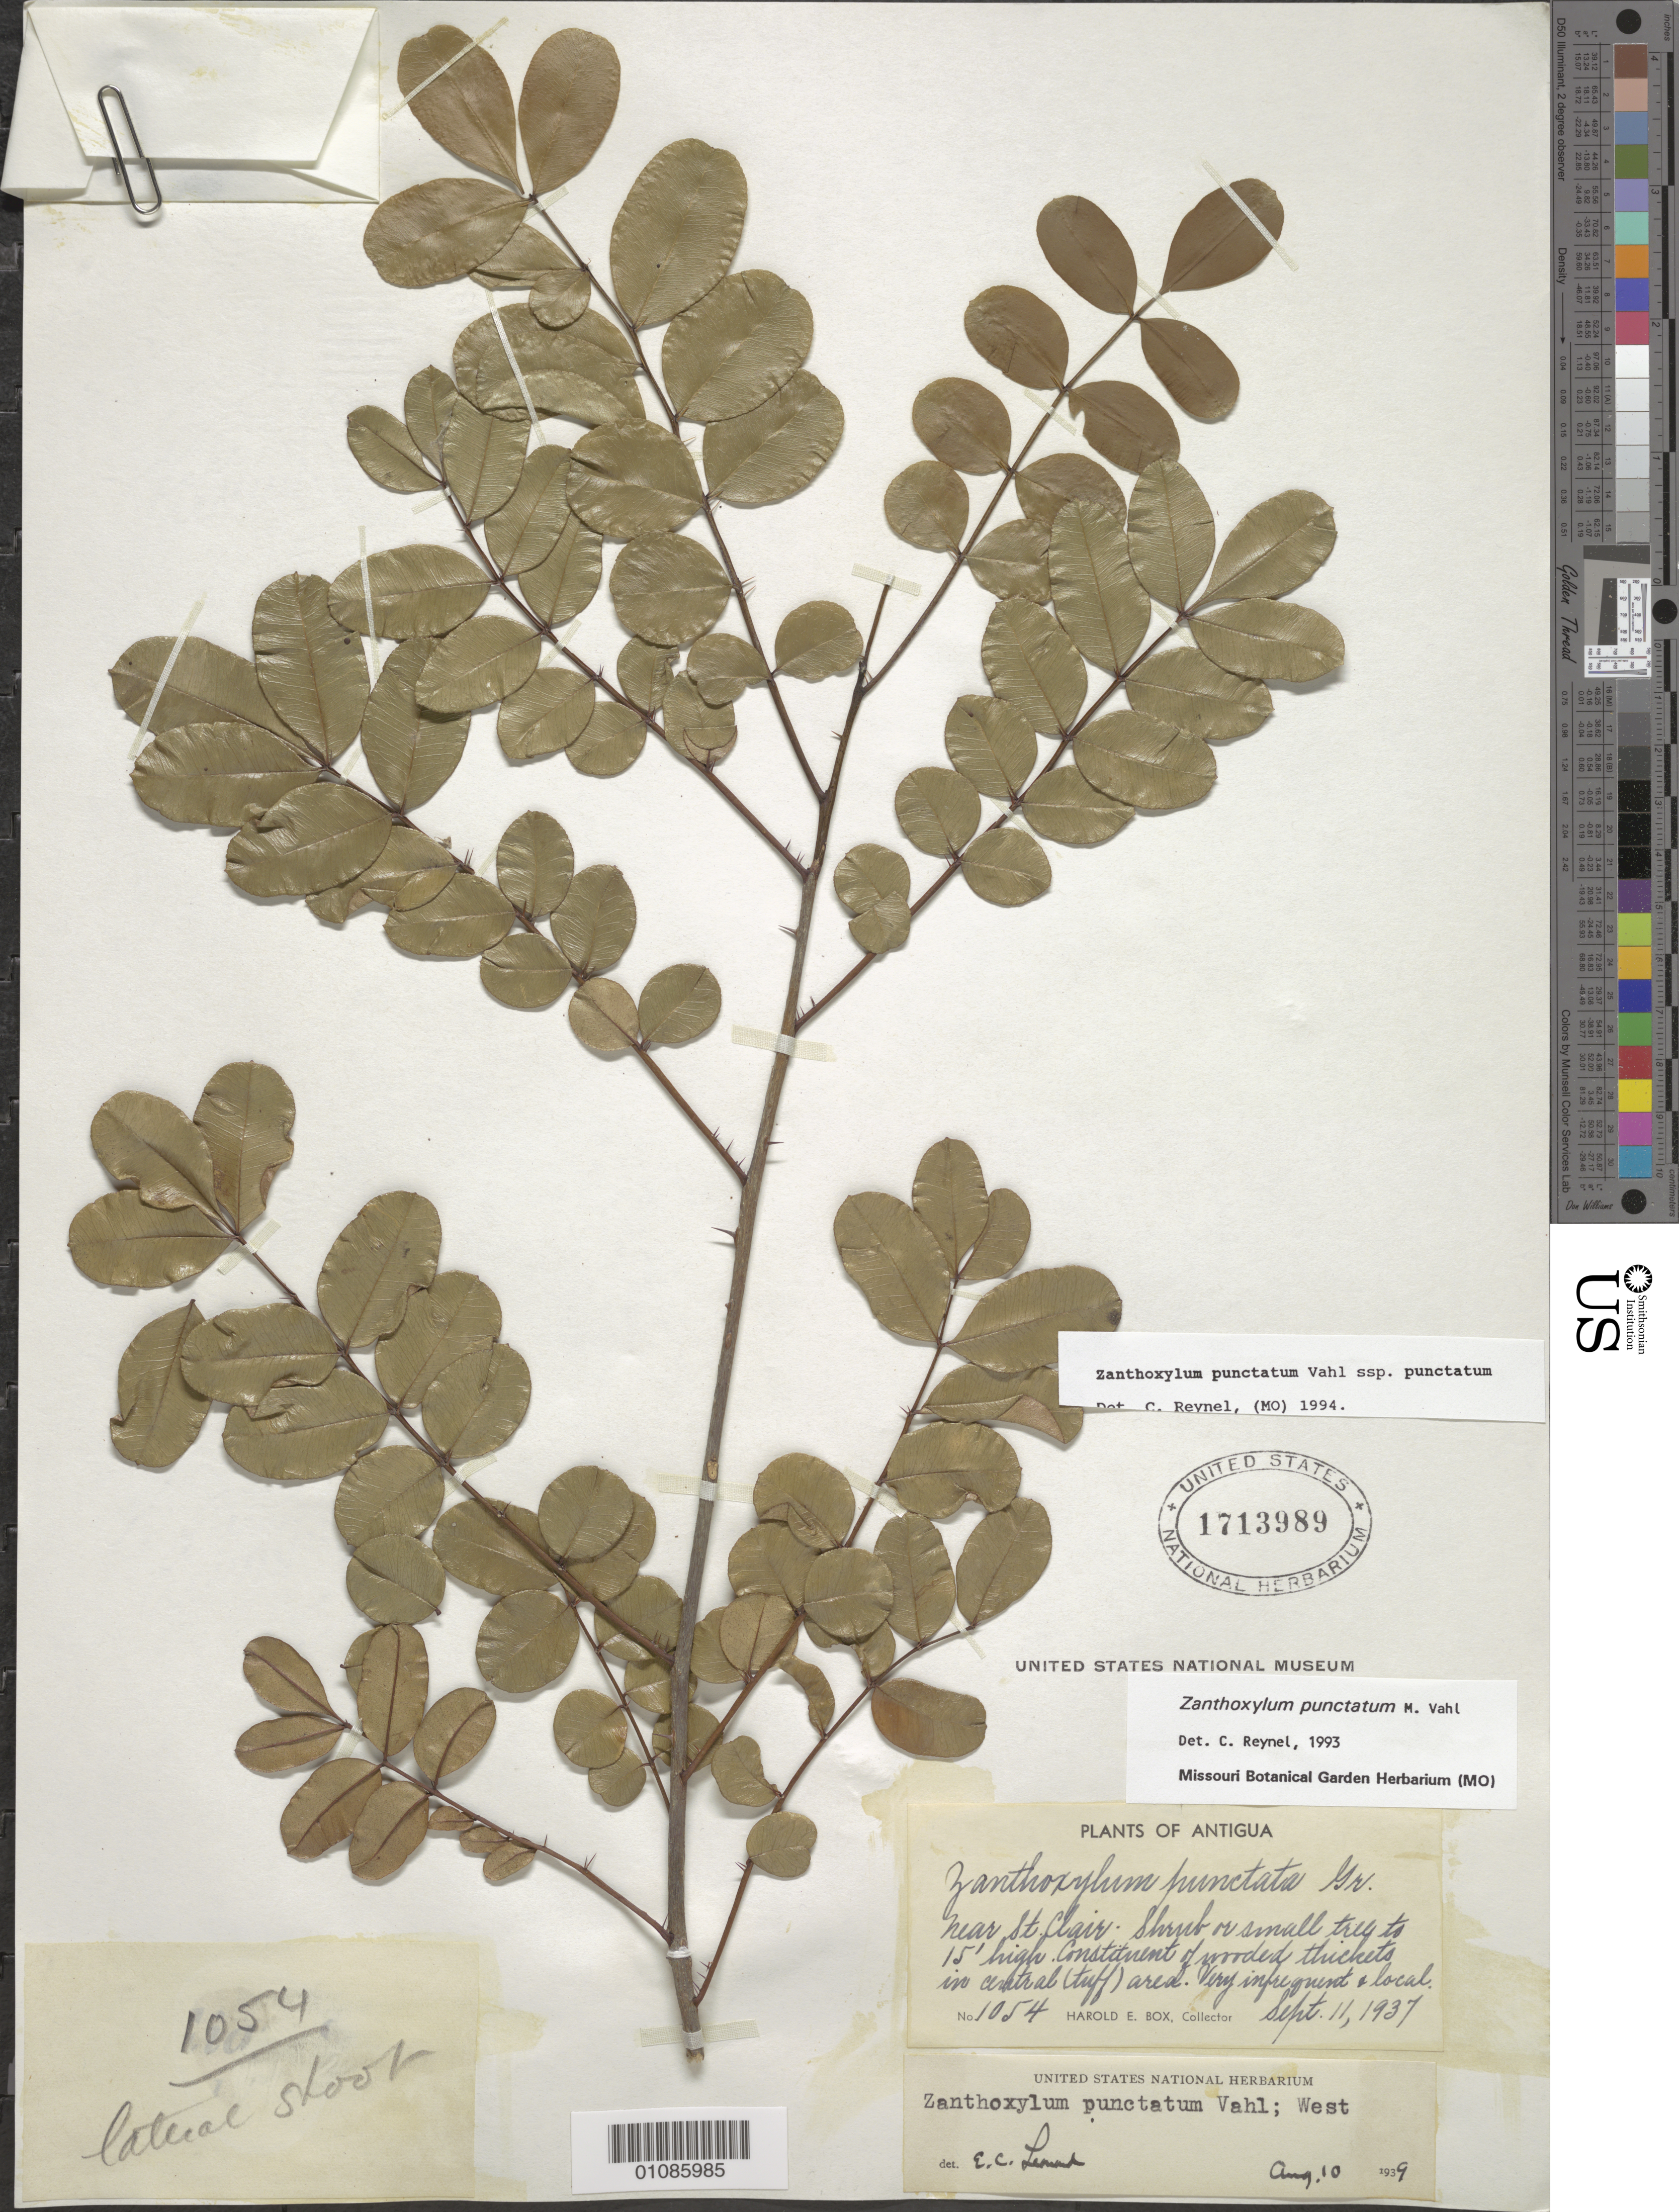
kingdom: Plantae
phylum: Tracheophyta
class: Magnoliopsida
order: Sapindales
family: Rutaceae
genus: Zanthoxylum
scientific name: Zanthoxylum punctatum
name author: Vahl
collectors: H. E. Box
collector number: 1054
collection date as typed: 11 Sep 1937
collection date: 1937-09-11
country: Antigua and Barbuda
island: Leeward Is.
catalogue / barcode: US 1713989